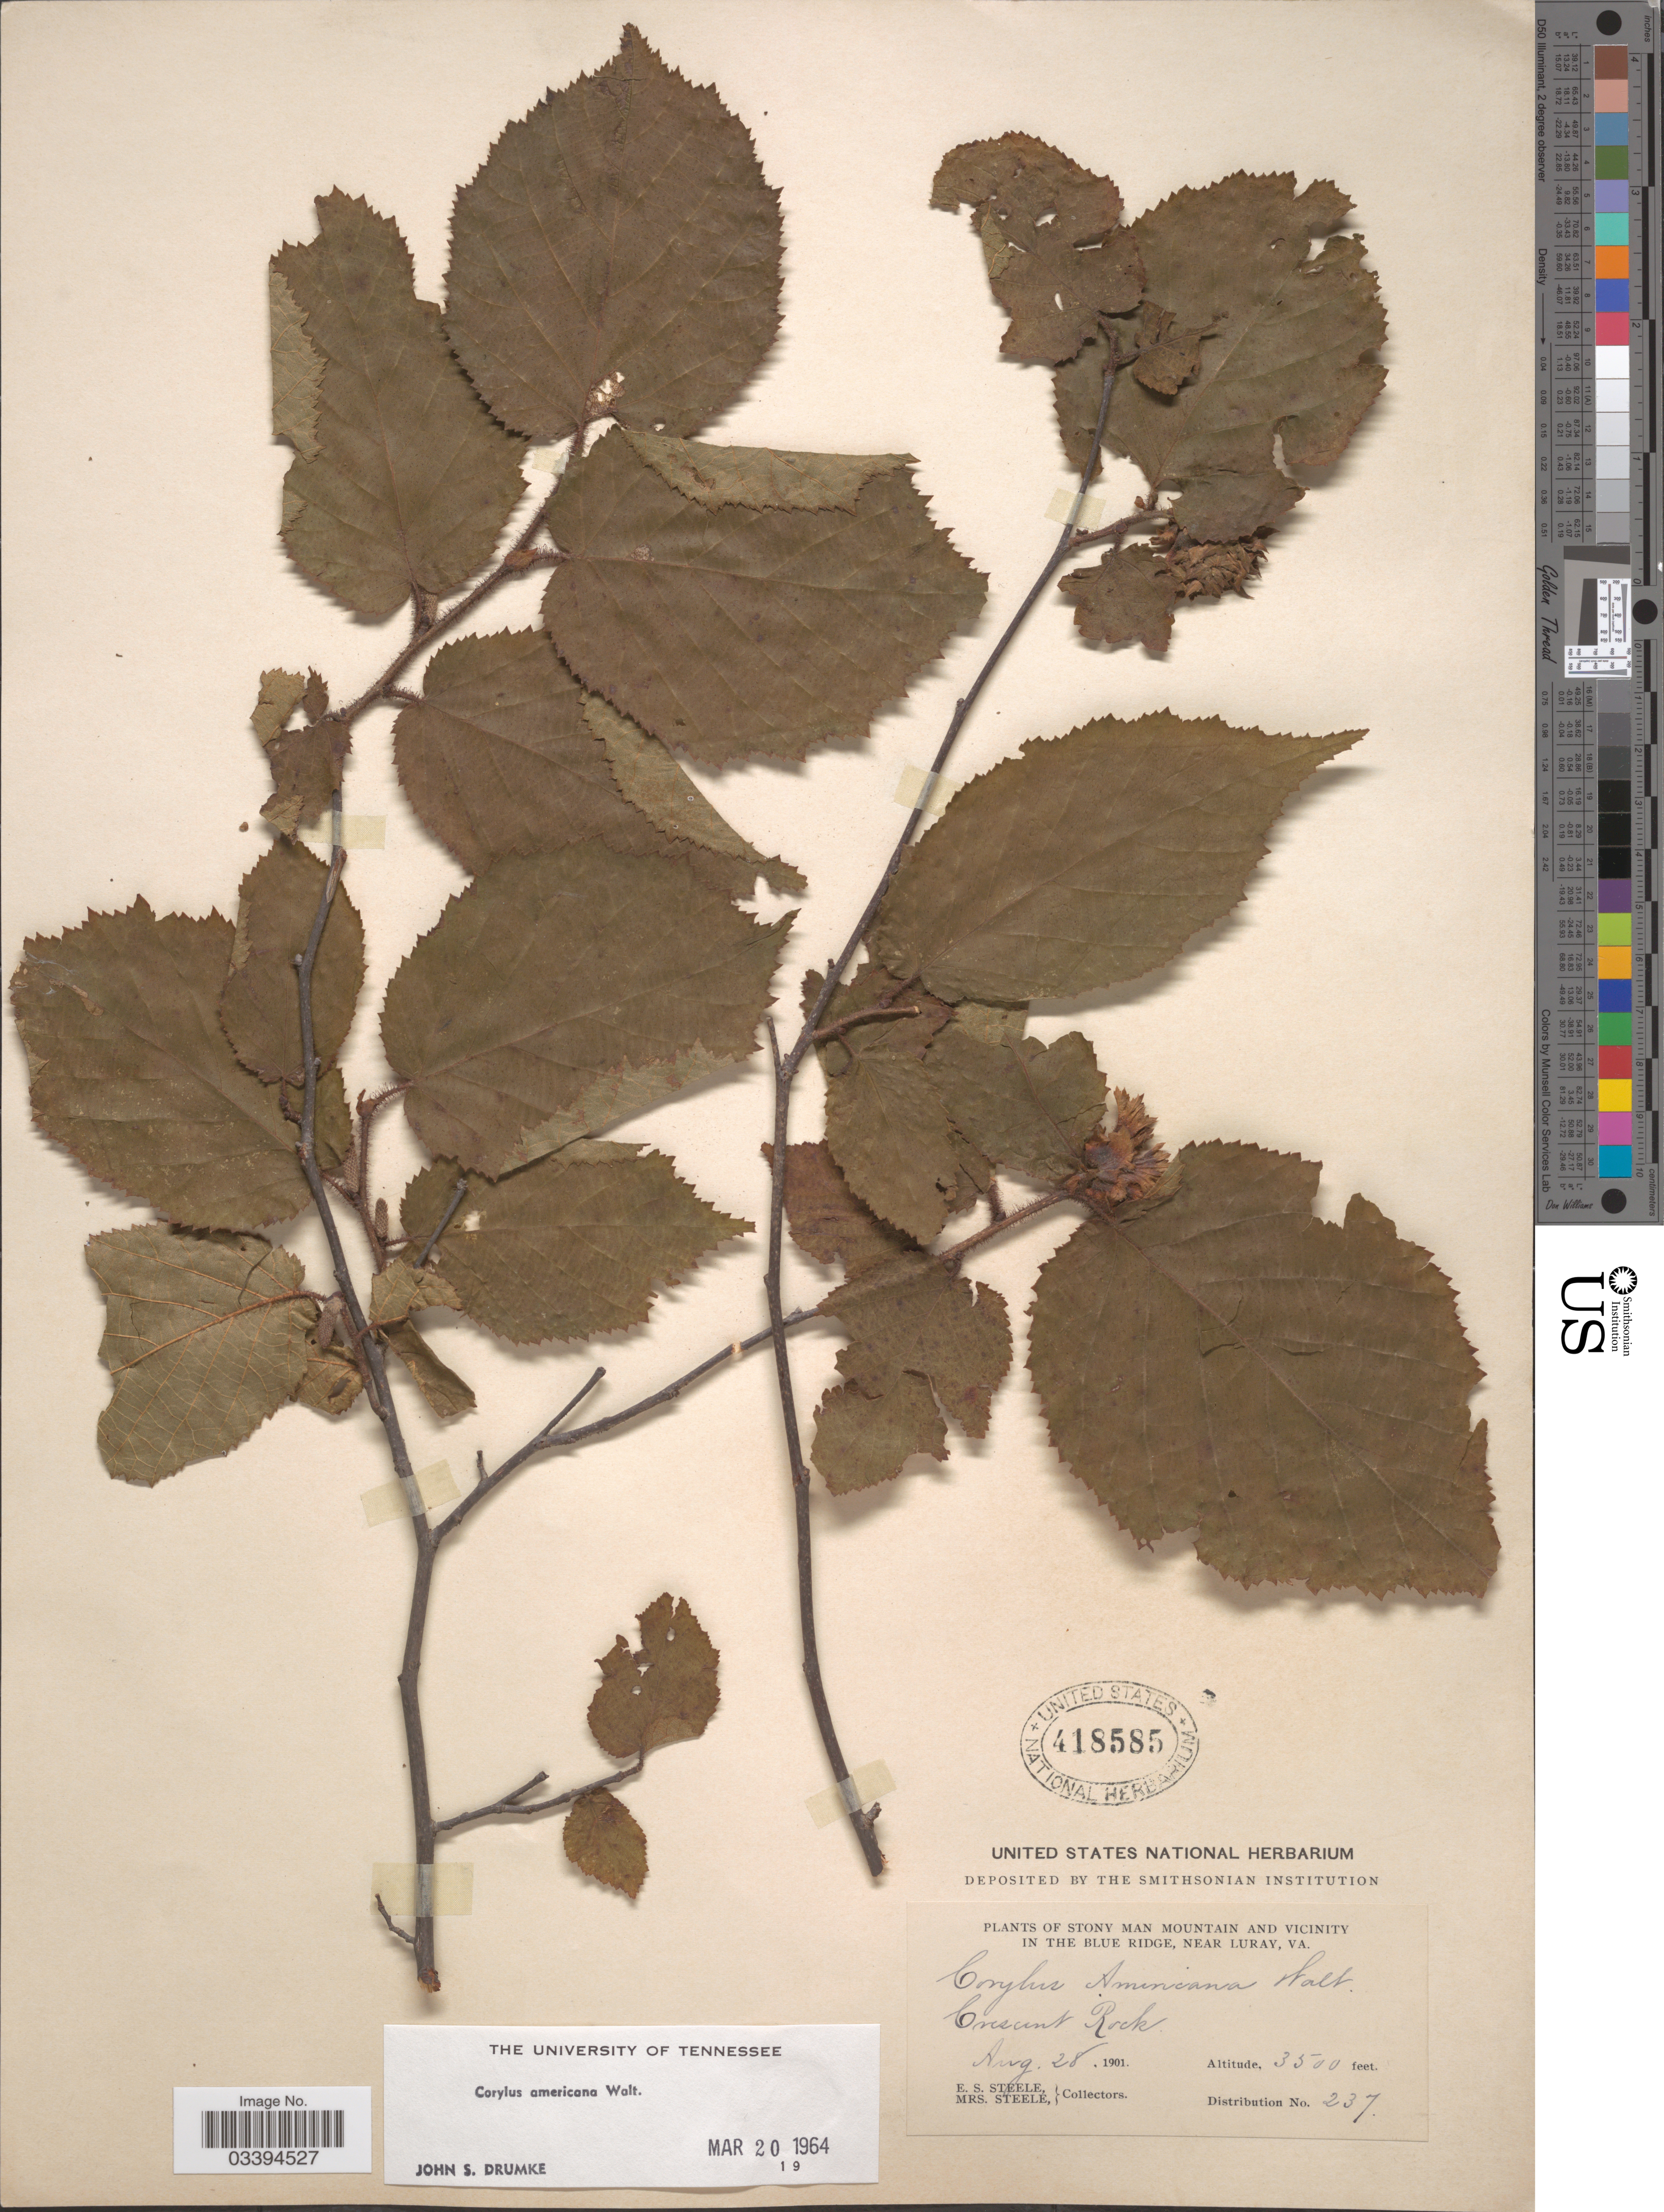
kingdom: Plantae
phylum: Tracheophyta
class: Magnoliopsida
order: Fagales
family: Betulaceae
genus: Corylus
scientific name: Corylus americana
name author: Walter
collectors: E. Steele & Mrs. E. S. Steele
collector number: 237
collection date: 1901-08-28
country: United States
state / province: Virginia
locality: Stony Man Mountain and Vicinity in the Blue Ridge, near Luray. Crescent Rock.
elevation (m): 1067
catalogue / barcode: US 418585